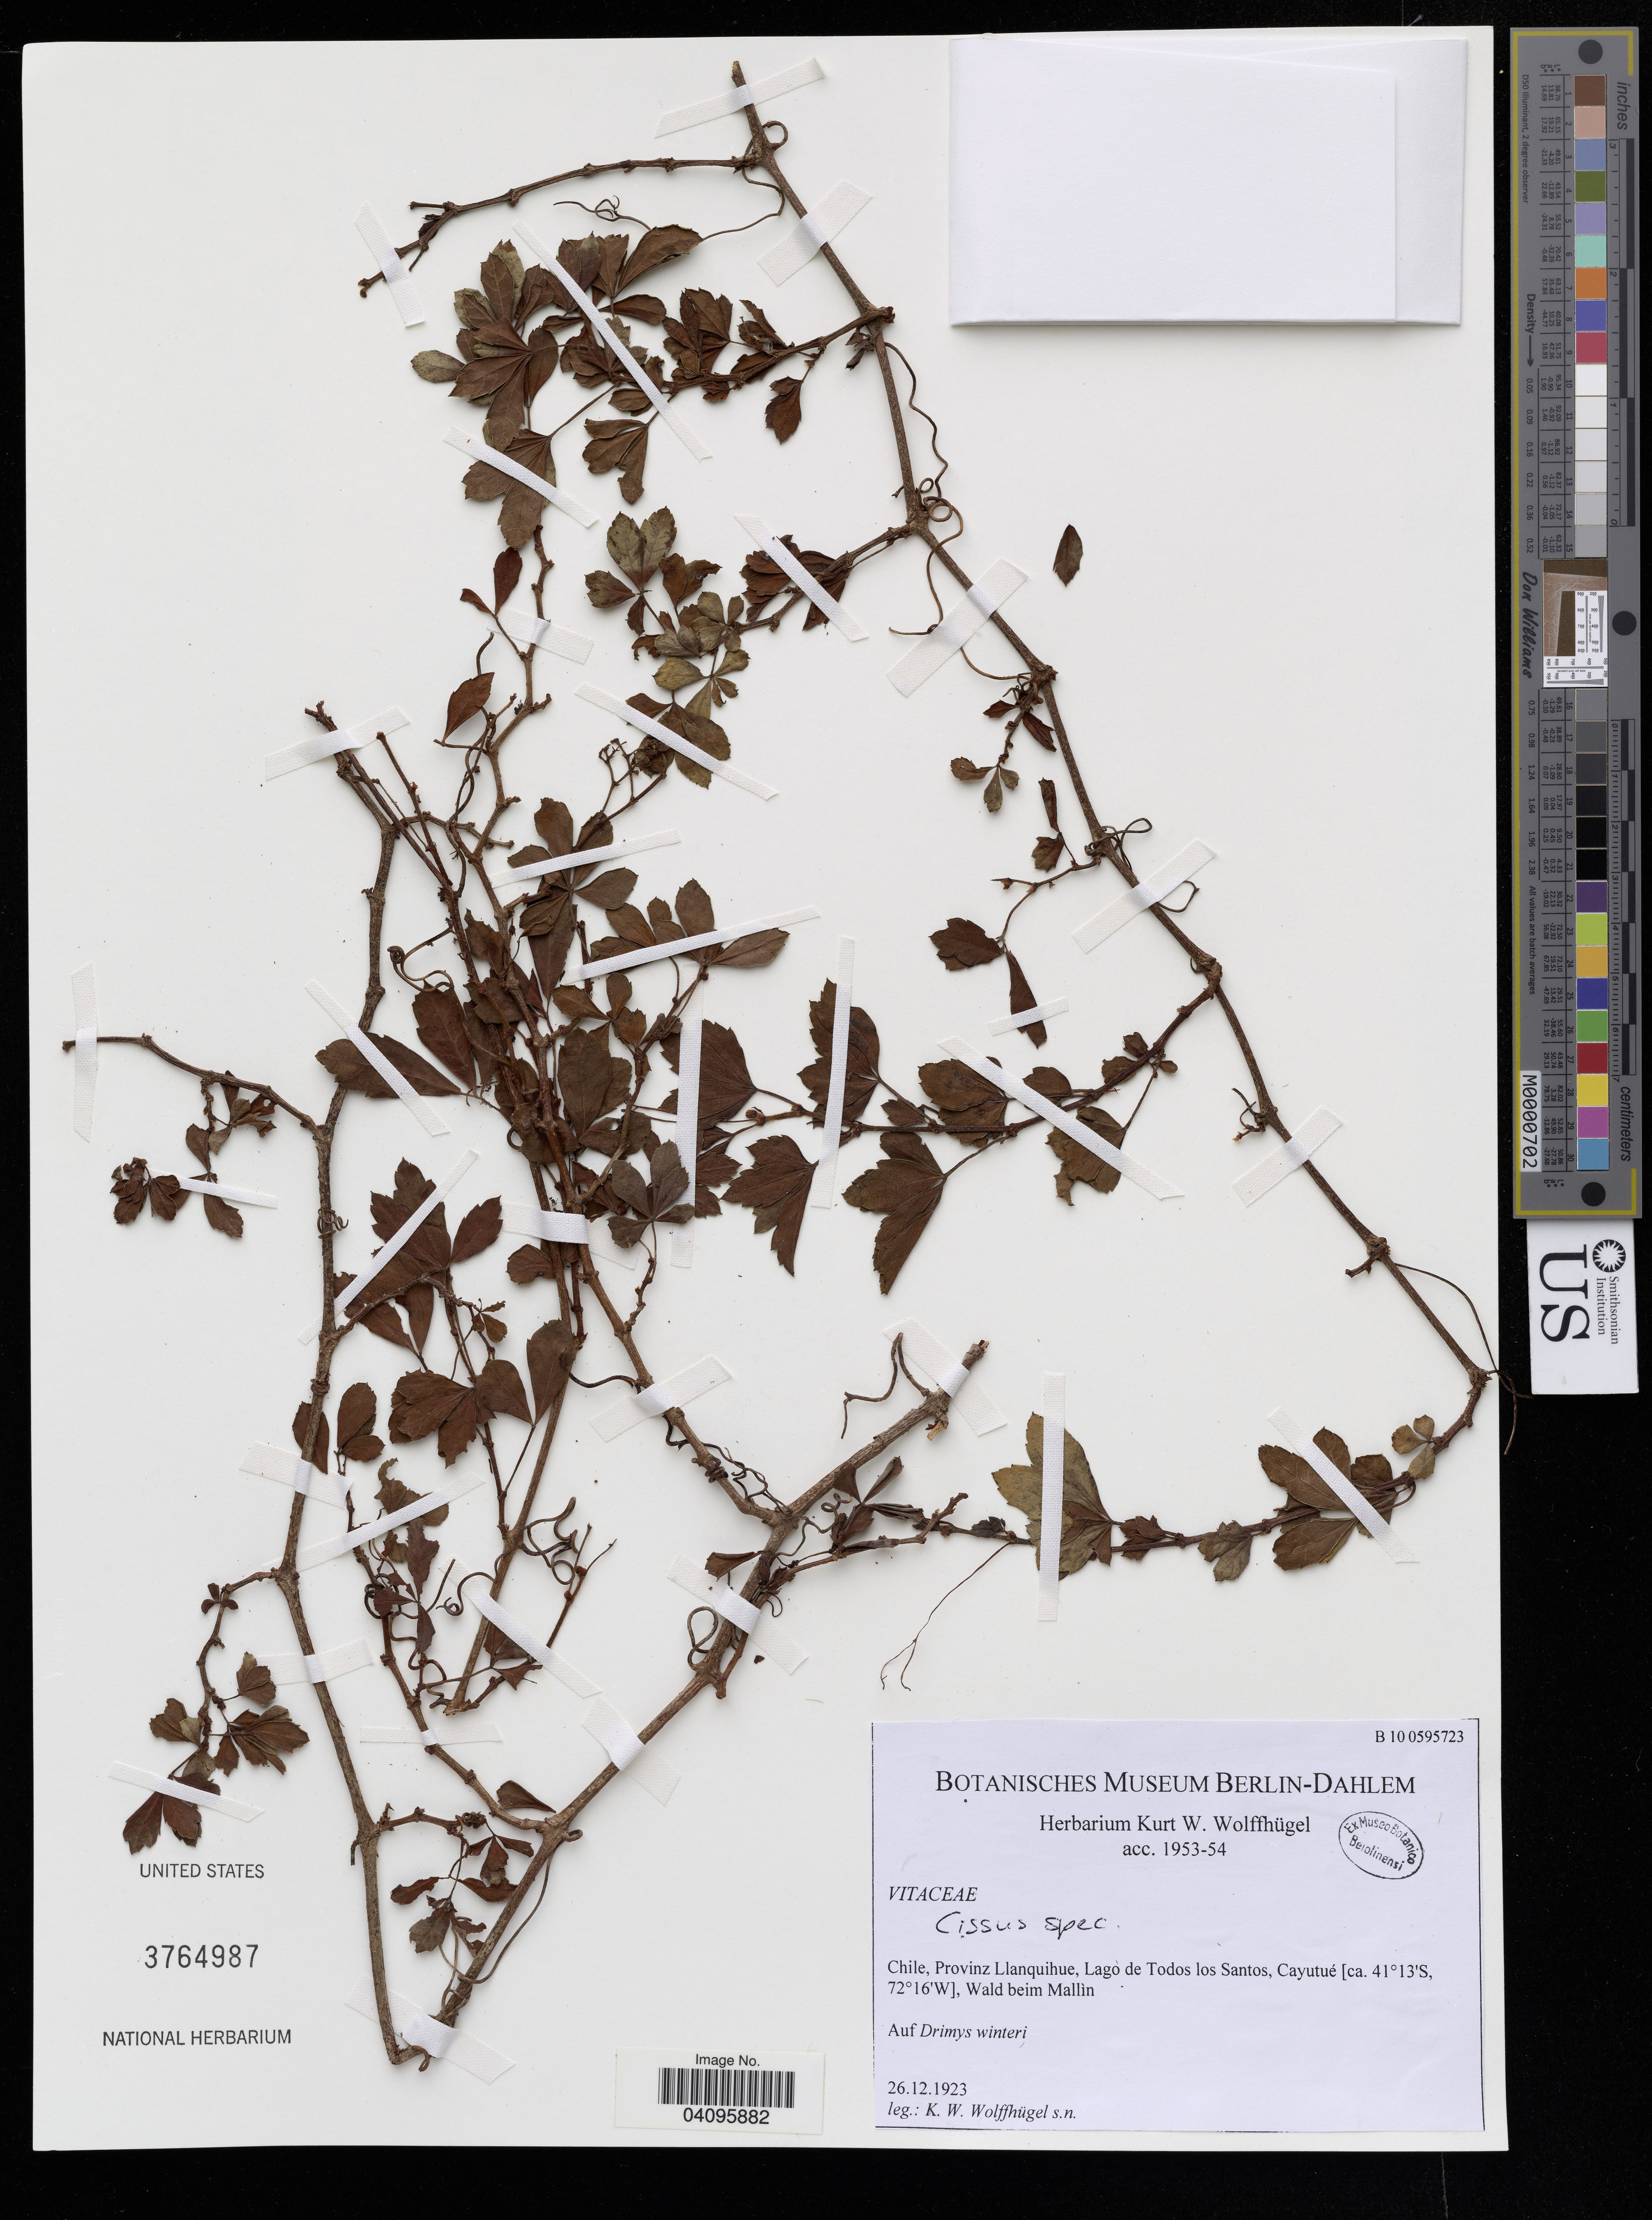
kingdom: Plantae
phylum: Tracheophyta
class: Magnoliopsida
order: Vitales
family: Vitaceae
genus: Cissus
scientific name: Cissus sp.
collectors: K. Wolffhugel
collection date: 1923-12-26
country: Chile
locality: Chile, Provinz Llanquihue, Lago de Todos los Santos, Cayutue.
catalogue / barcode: US 3764987